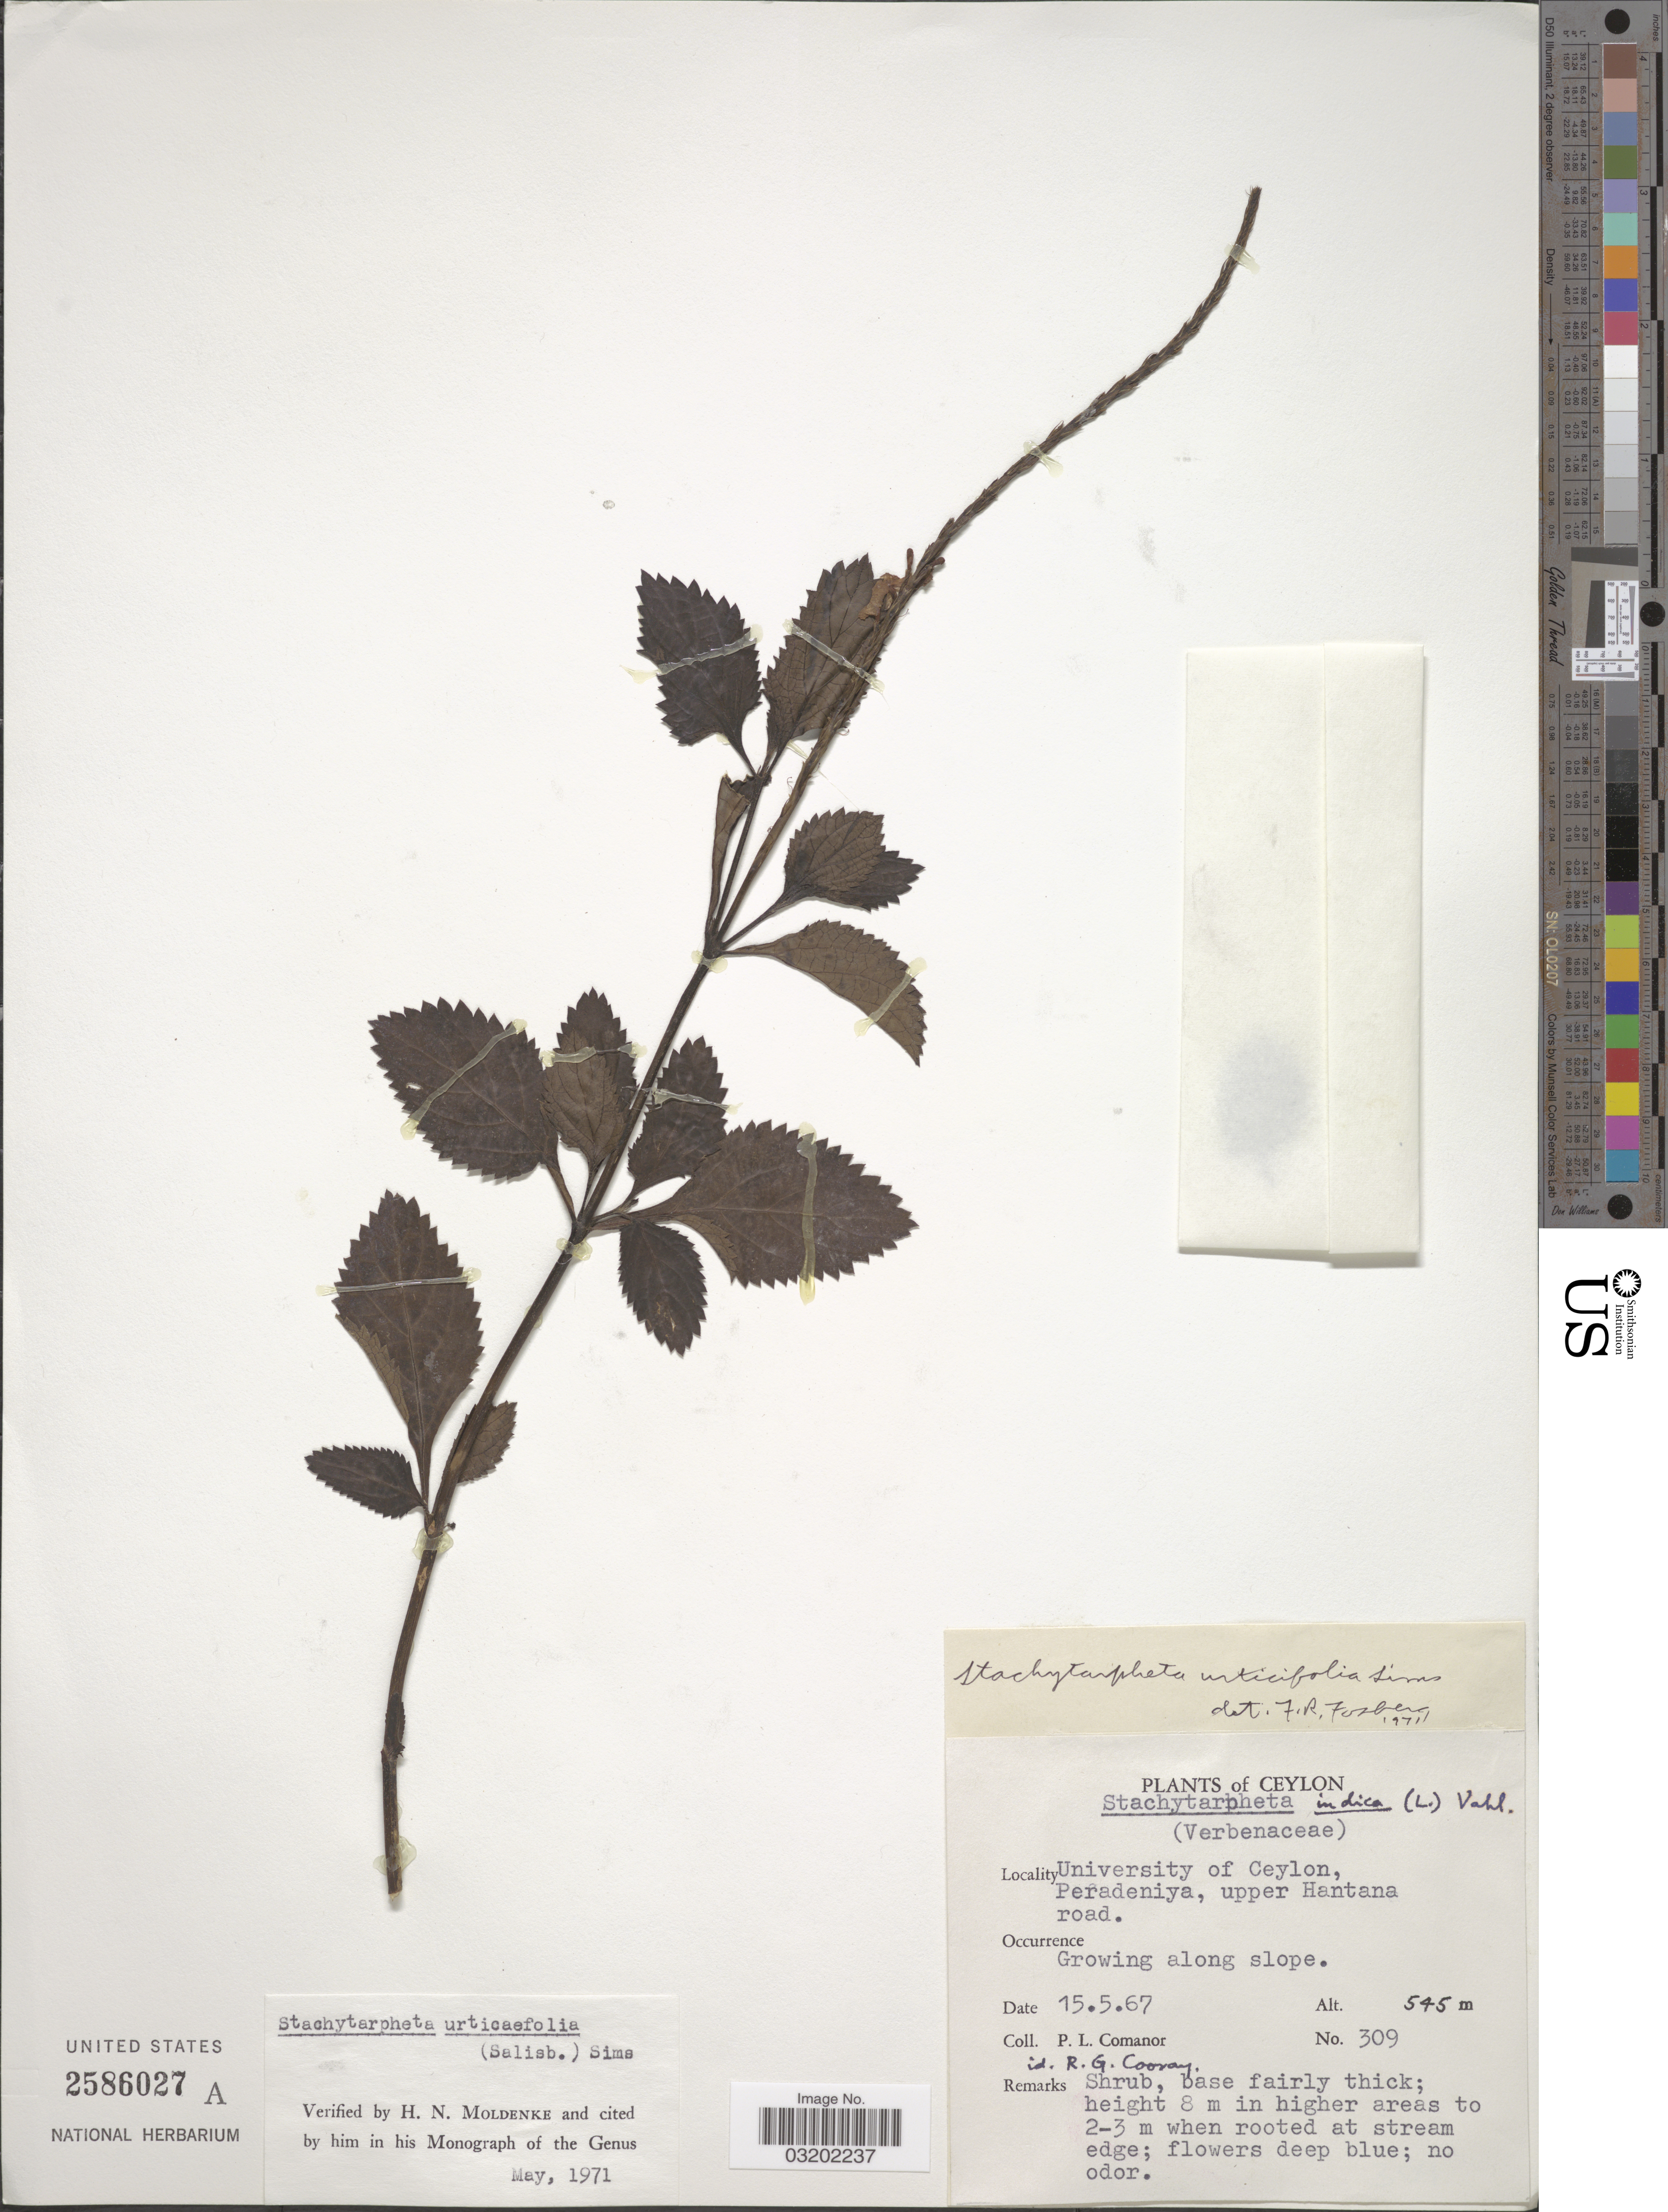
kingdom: Plantae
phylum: Tracheophyta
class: Magnoliopsida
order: Lamiales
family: Verbenaceae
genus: Stachytarpheta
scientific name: Stachytarpheta urticifolia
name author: Sims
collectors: P. Comanor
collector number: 309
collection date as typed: Transcribed d/m/y: 15/5/67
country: Sri Lanka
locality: Ceylon. University of Ceylon, Peradeniya, upper Hantana road.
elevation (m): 545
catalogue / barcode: US 2586027A